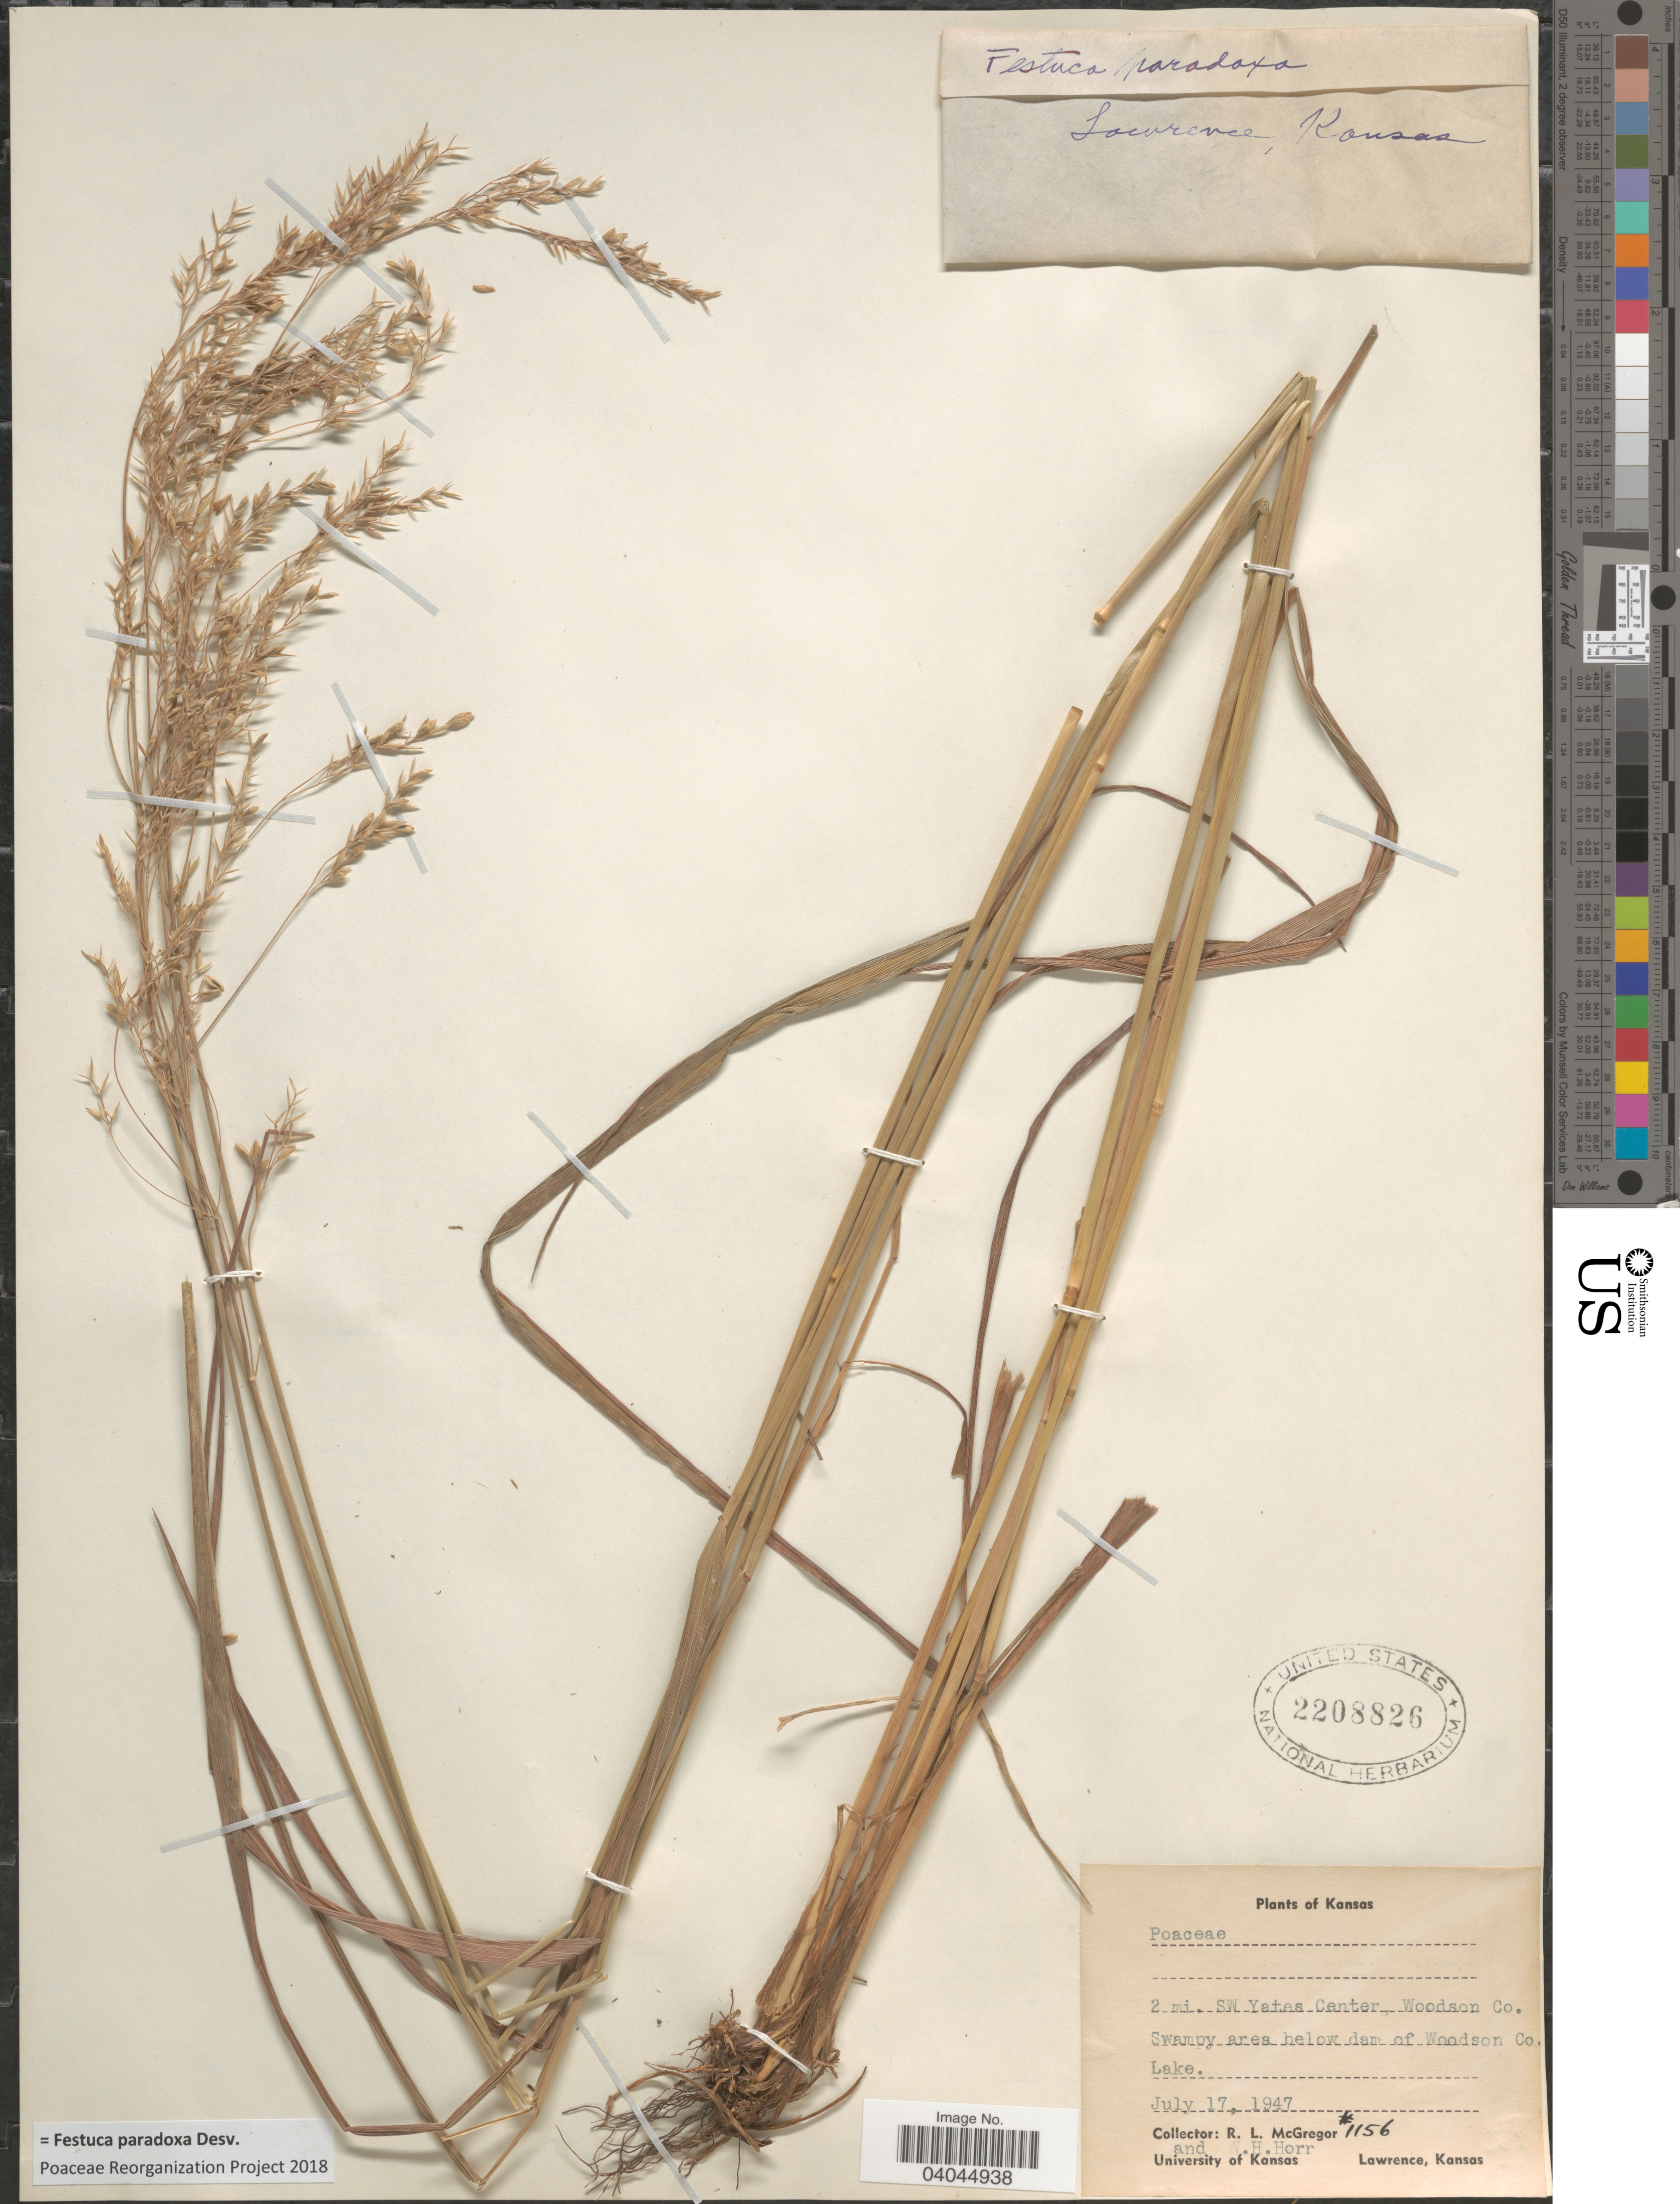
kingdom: Plantae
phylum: Tracheophyta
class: Liliopsida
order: Poales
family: Poaceae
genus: Festuca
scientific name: Festuca paradoxa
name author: Desv.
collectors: R. McGregor & W. H. Horr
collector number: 1156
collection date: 1947-07-17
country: United States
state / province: Kansas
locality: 2 mi. SW Yates Center, Woodson Co. Swampy area below dam of Woodson Co. Lake.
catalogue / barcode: US 2208826